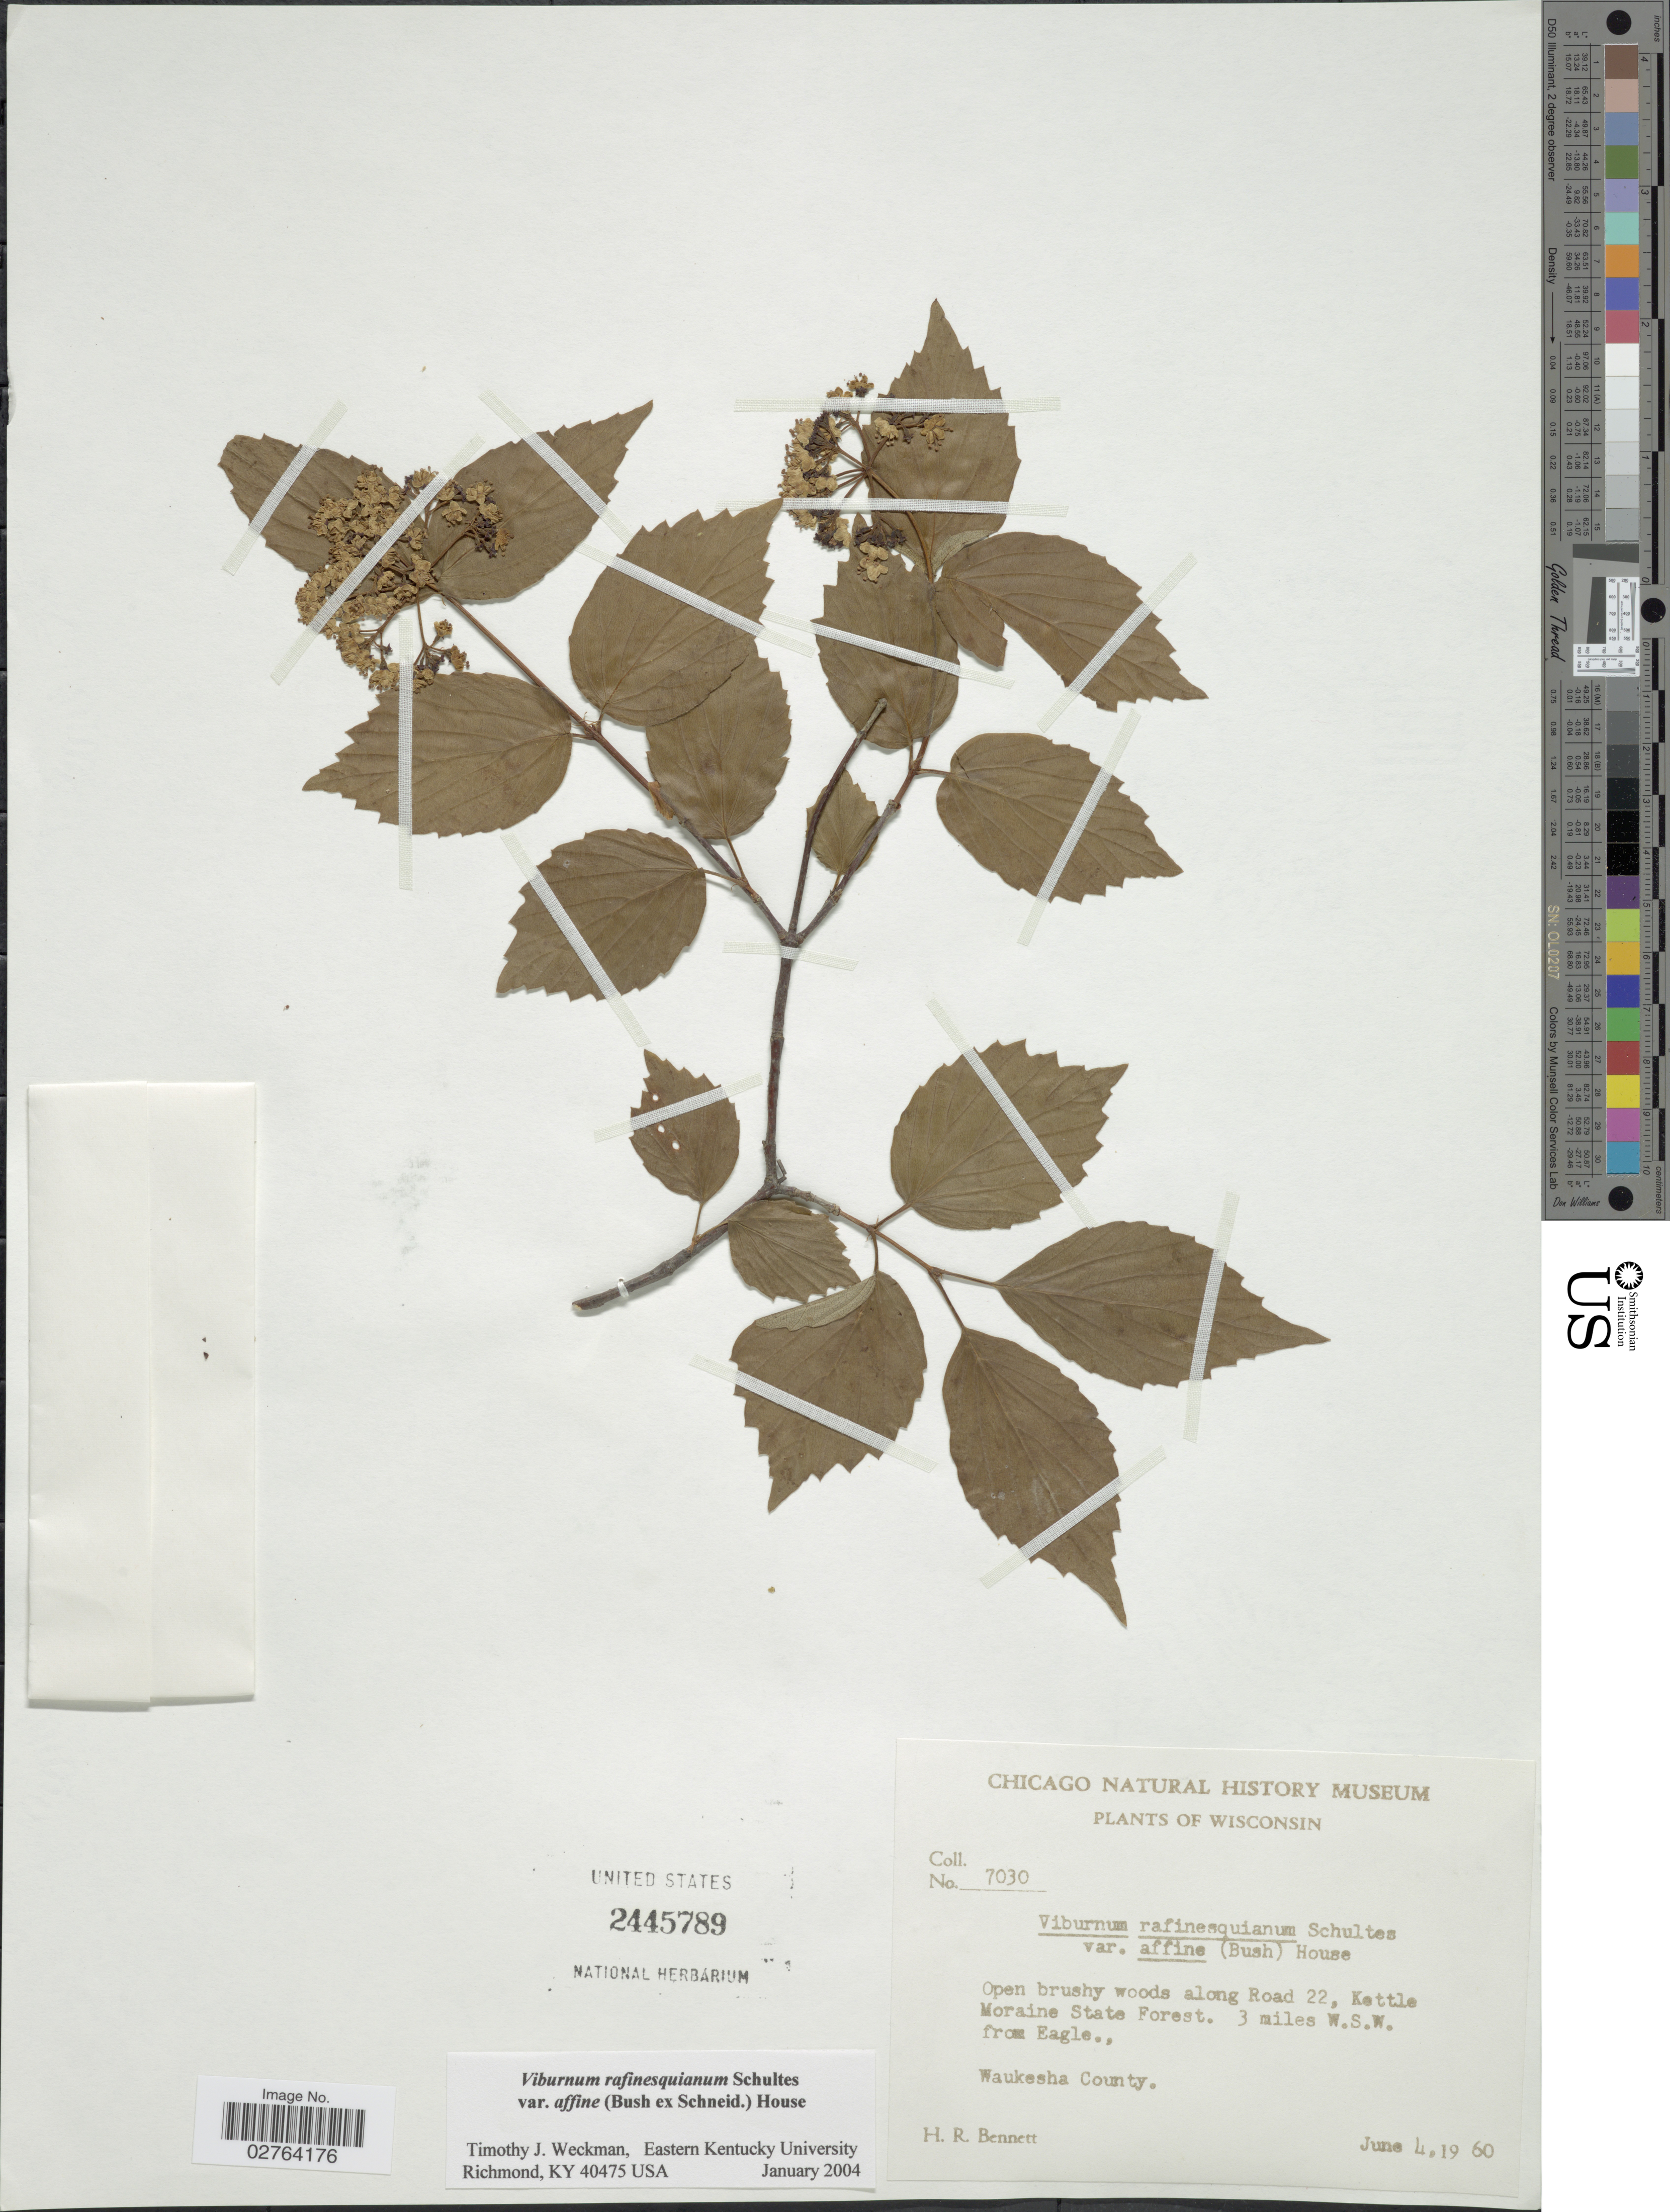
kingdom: Plantae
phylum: Tracheophyta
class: Magnoliopsida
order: Dipsacales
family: Viburnaceae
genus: Viburnum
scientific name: Viburnum rafinesqueanum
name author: Schult.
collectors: H. R. Bennett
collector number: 7030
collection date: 1960-06-04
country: United States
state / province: Wisconsin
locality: Open brushy woods along Road 22, Kettle Moraine State Forest. 3 miles W.S.W. from Eagle., Waukesha County.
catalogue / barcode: US 2445789